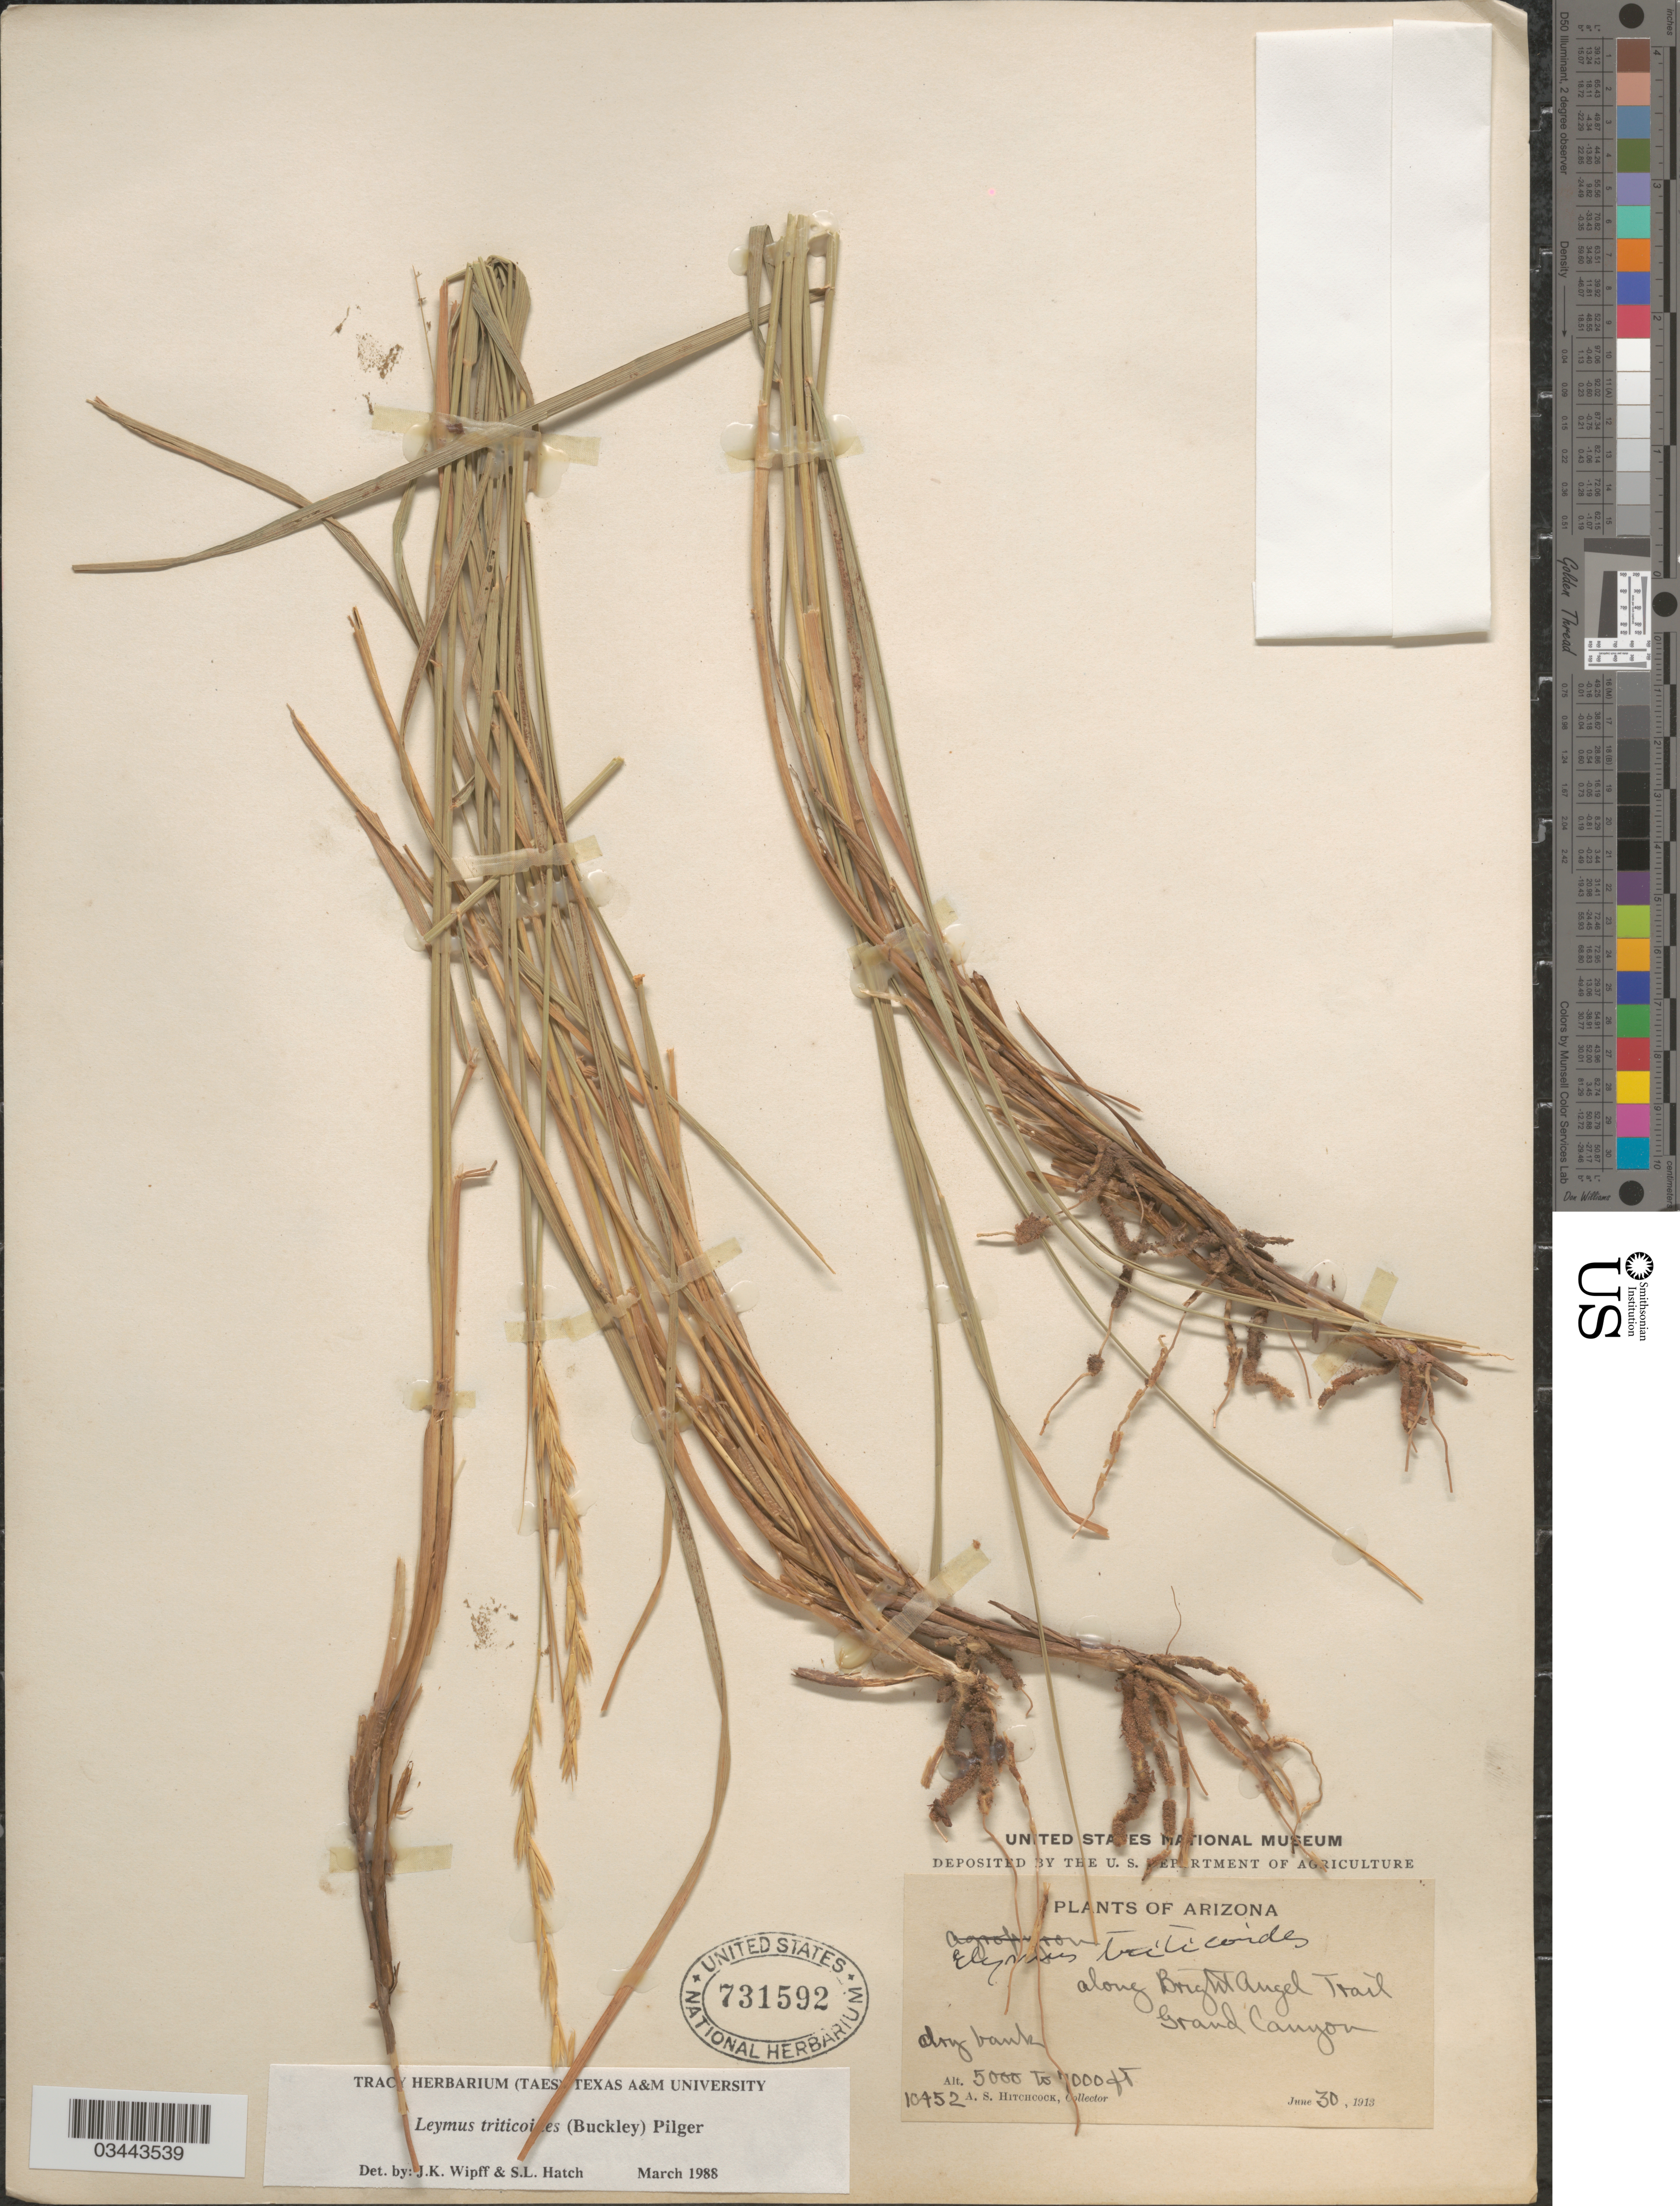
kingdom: Plantae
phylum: Tracheophyta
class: Liliopsida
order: Poales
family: Poaceae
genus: Leymus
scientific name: Leymus triticoides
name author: (Buckley) Pilg.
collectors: A. S. Hitchcock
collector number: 10452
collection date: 1913-06-30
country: United States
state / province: Arizona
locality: Along Bright Angel Trail. Grand Canyon.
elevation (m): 1524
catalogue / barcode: US 731592